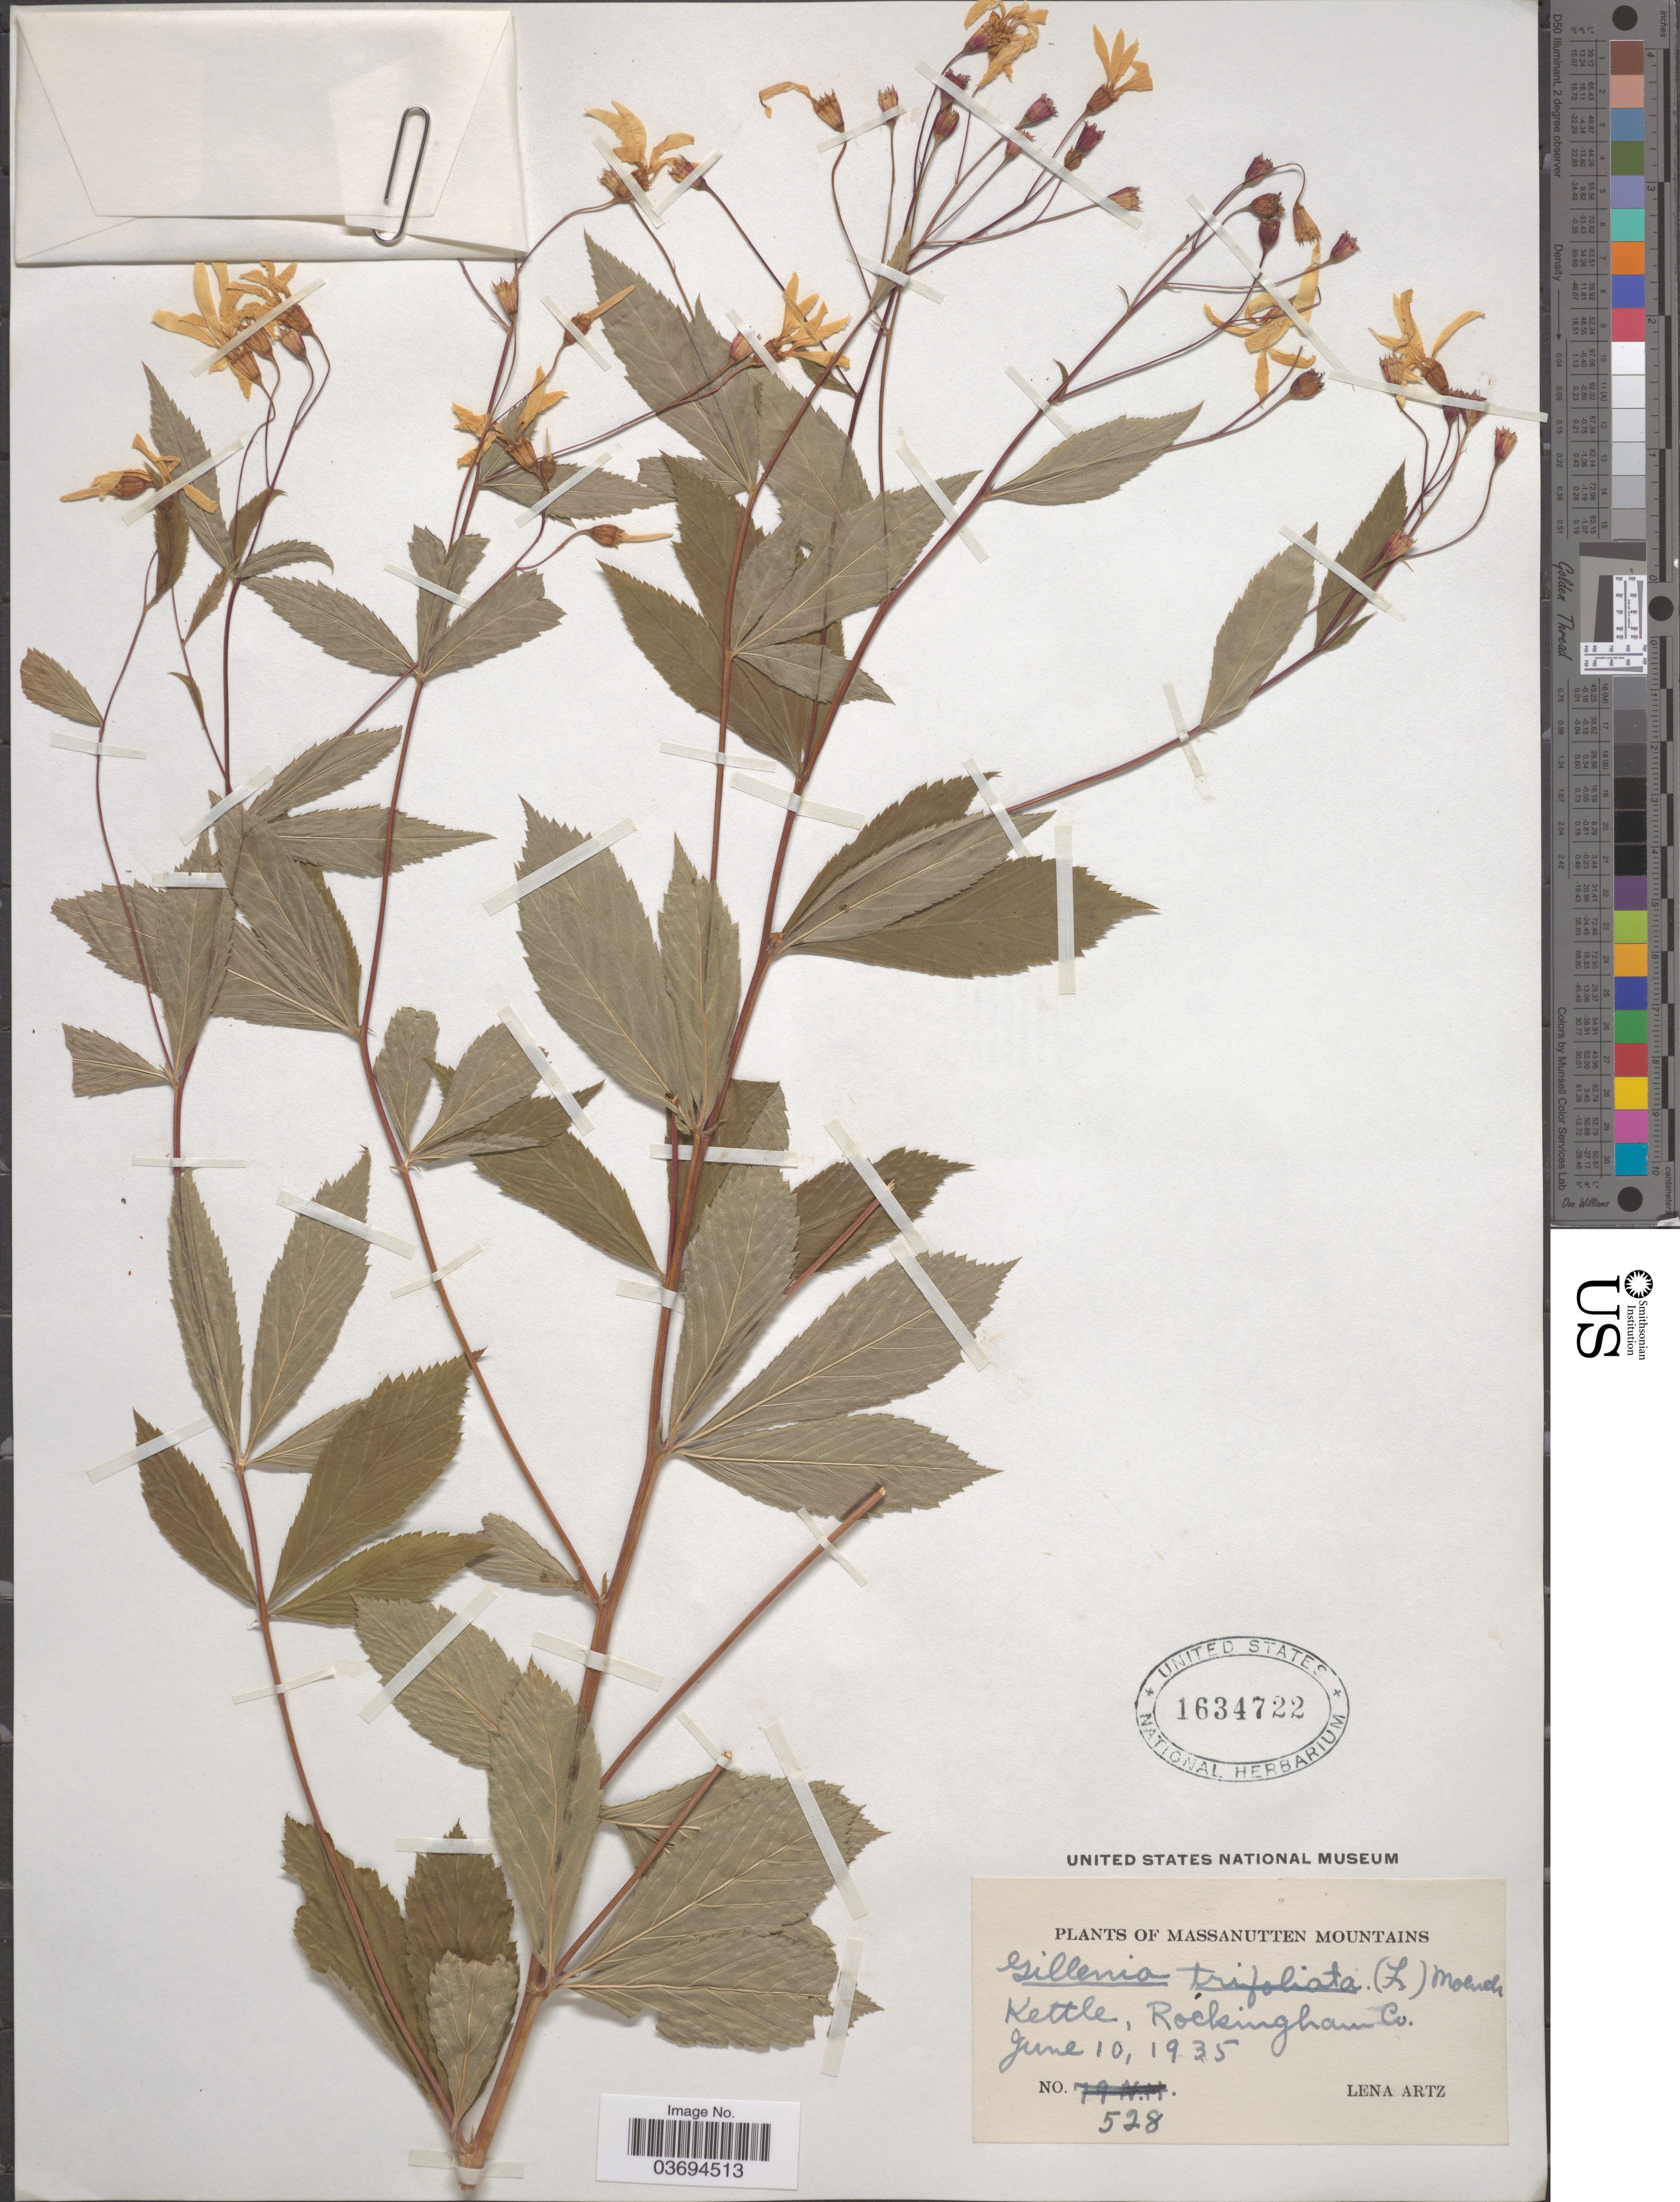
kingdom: Plantae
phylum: Tracheophyta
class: Magnoliopsida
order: Rosales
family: Rosaceae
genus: Gillenia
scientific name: Gillenia trifoliata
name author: (L.) Moench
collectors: L. Artz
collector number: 528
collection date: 1935-06-10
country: United States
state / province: Virginia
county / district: Rockingham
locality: Massanutten Mountains. Kettle, Rockingham Co.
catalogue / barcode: US 1634722